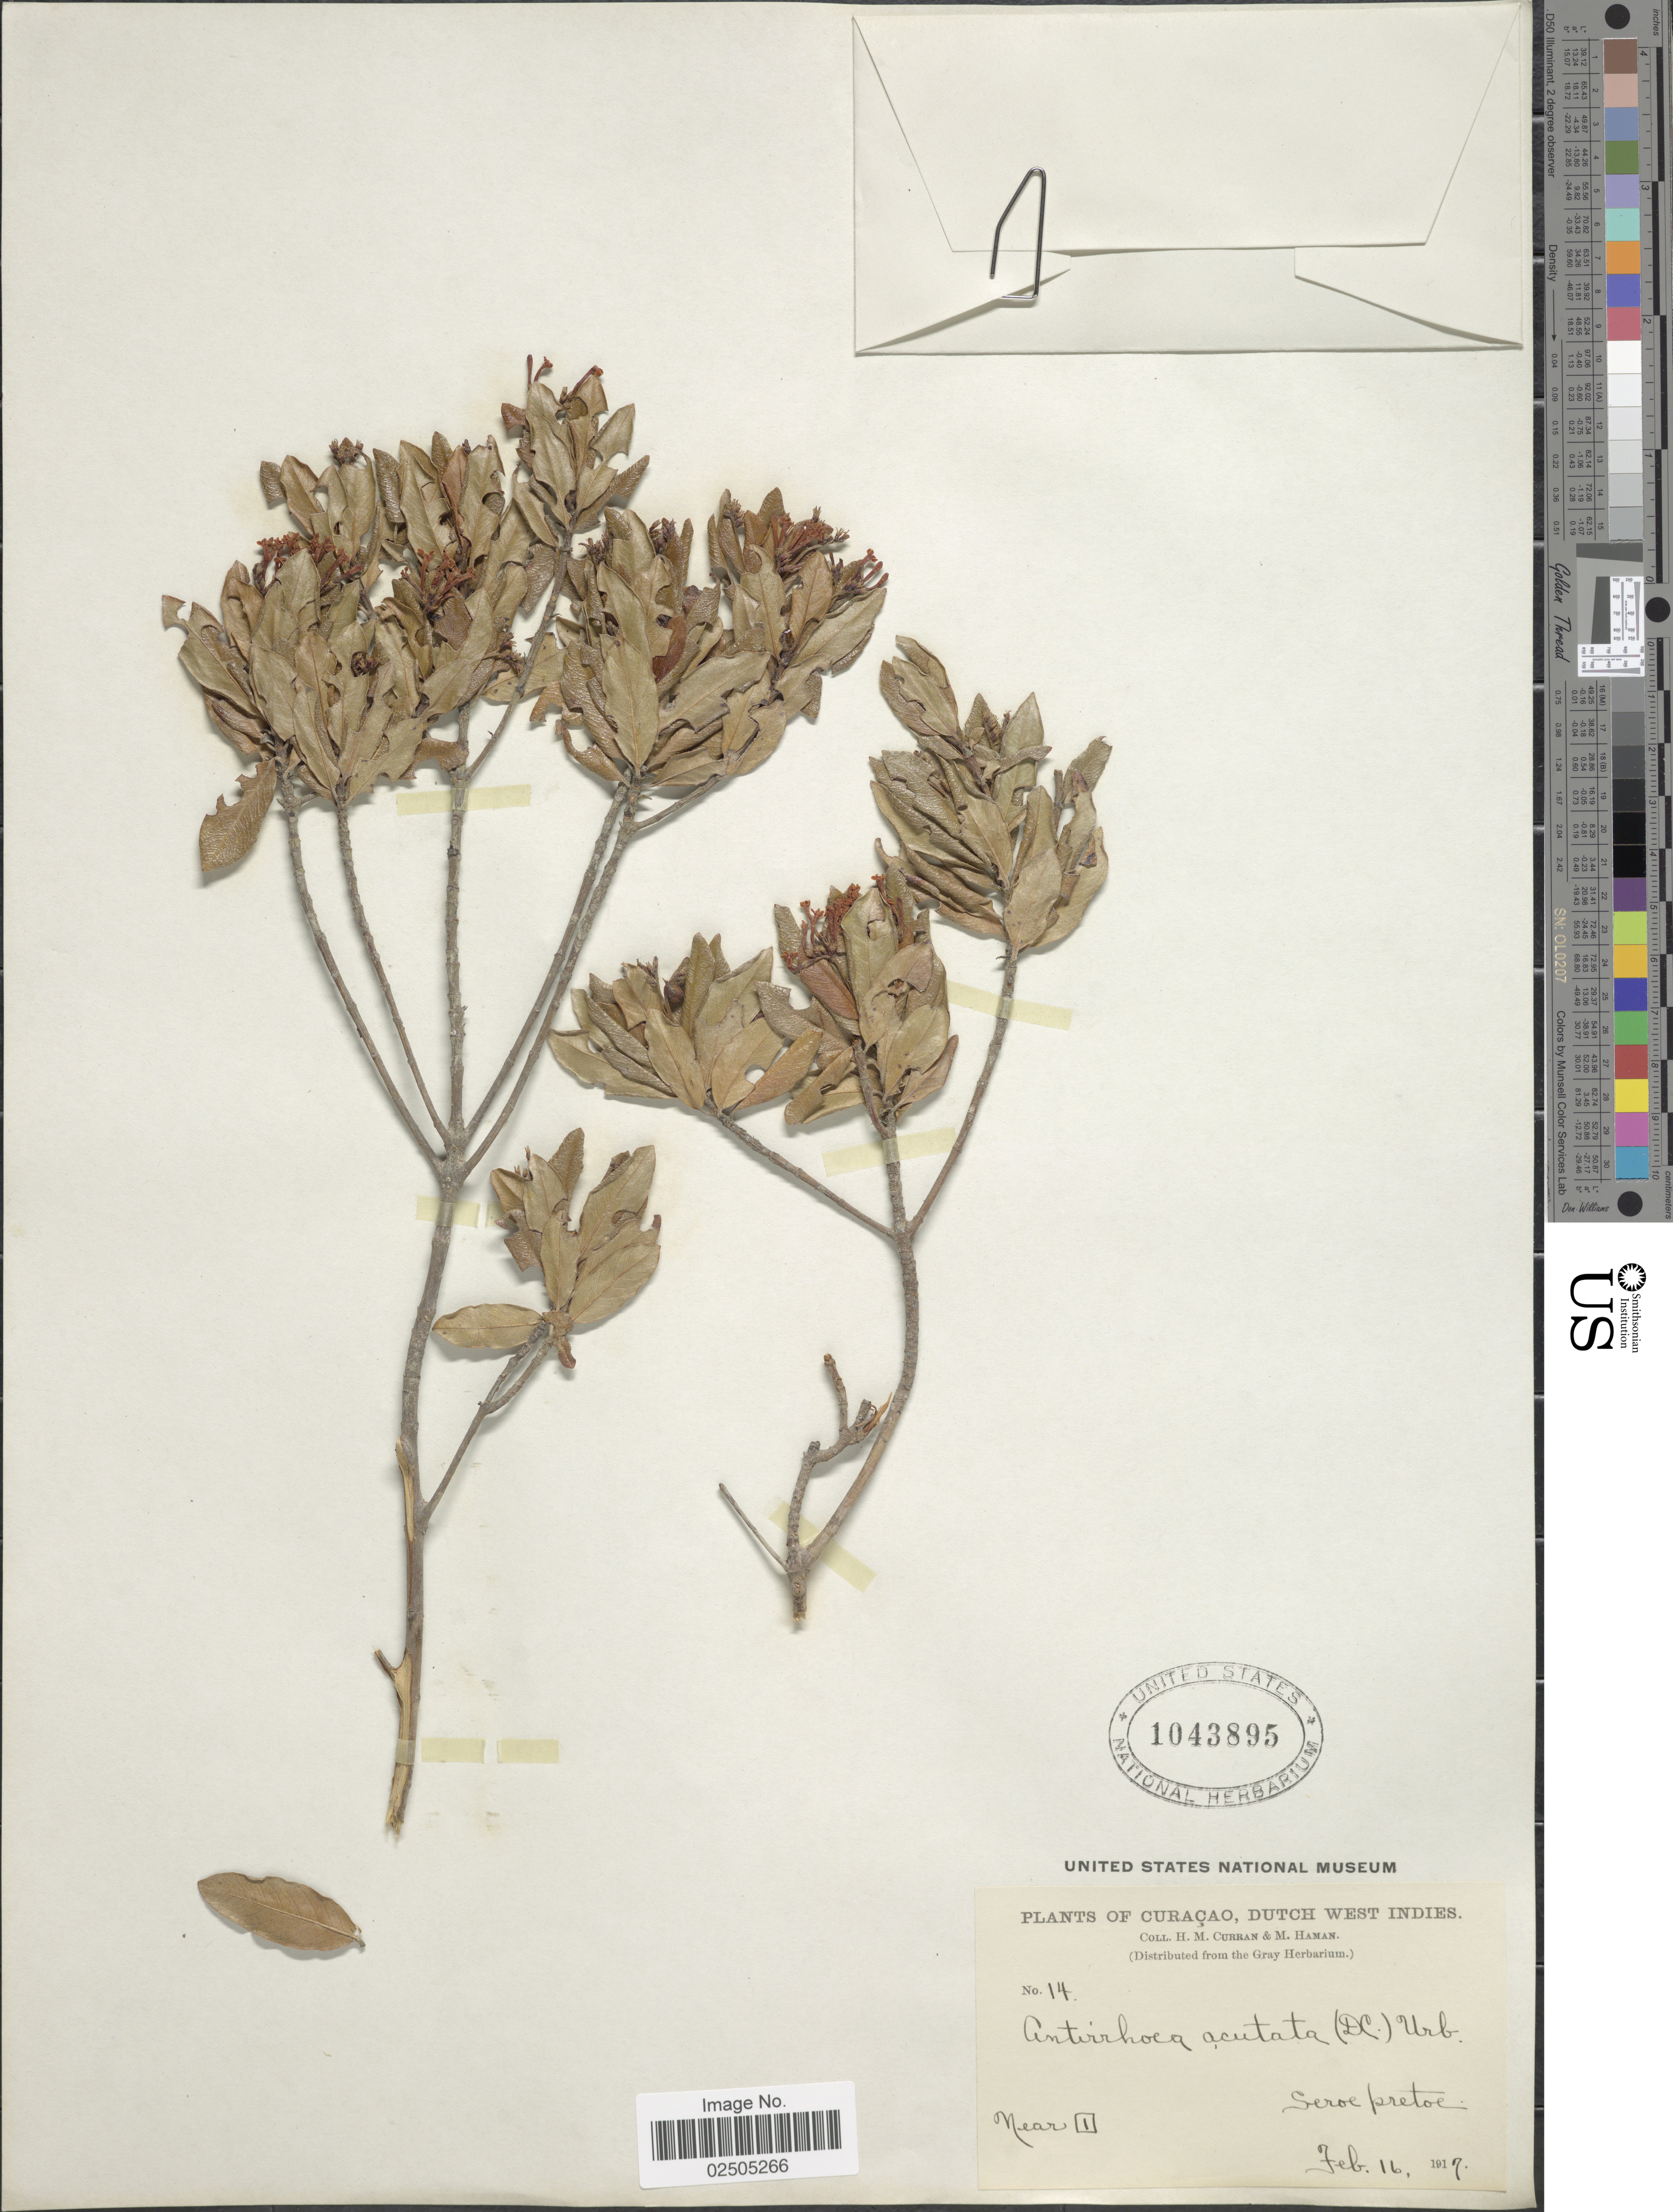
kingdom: Plantae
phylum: Tracheophyta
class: Magnoliopsida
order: Gentianales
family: Rubiaceae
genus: Antirrhoea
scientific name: Antirrhoea acutata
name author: (DC.) Urb.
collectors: H. M. Curran & M. Haman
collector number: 14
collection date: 1917-02-16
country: Curaçao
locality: Dutch West Indies, Seroe Pretoe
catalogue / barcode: US 1043895